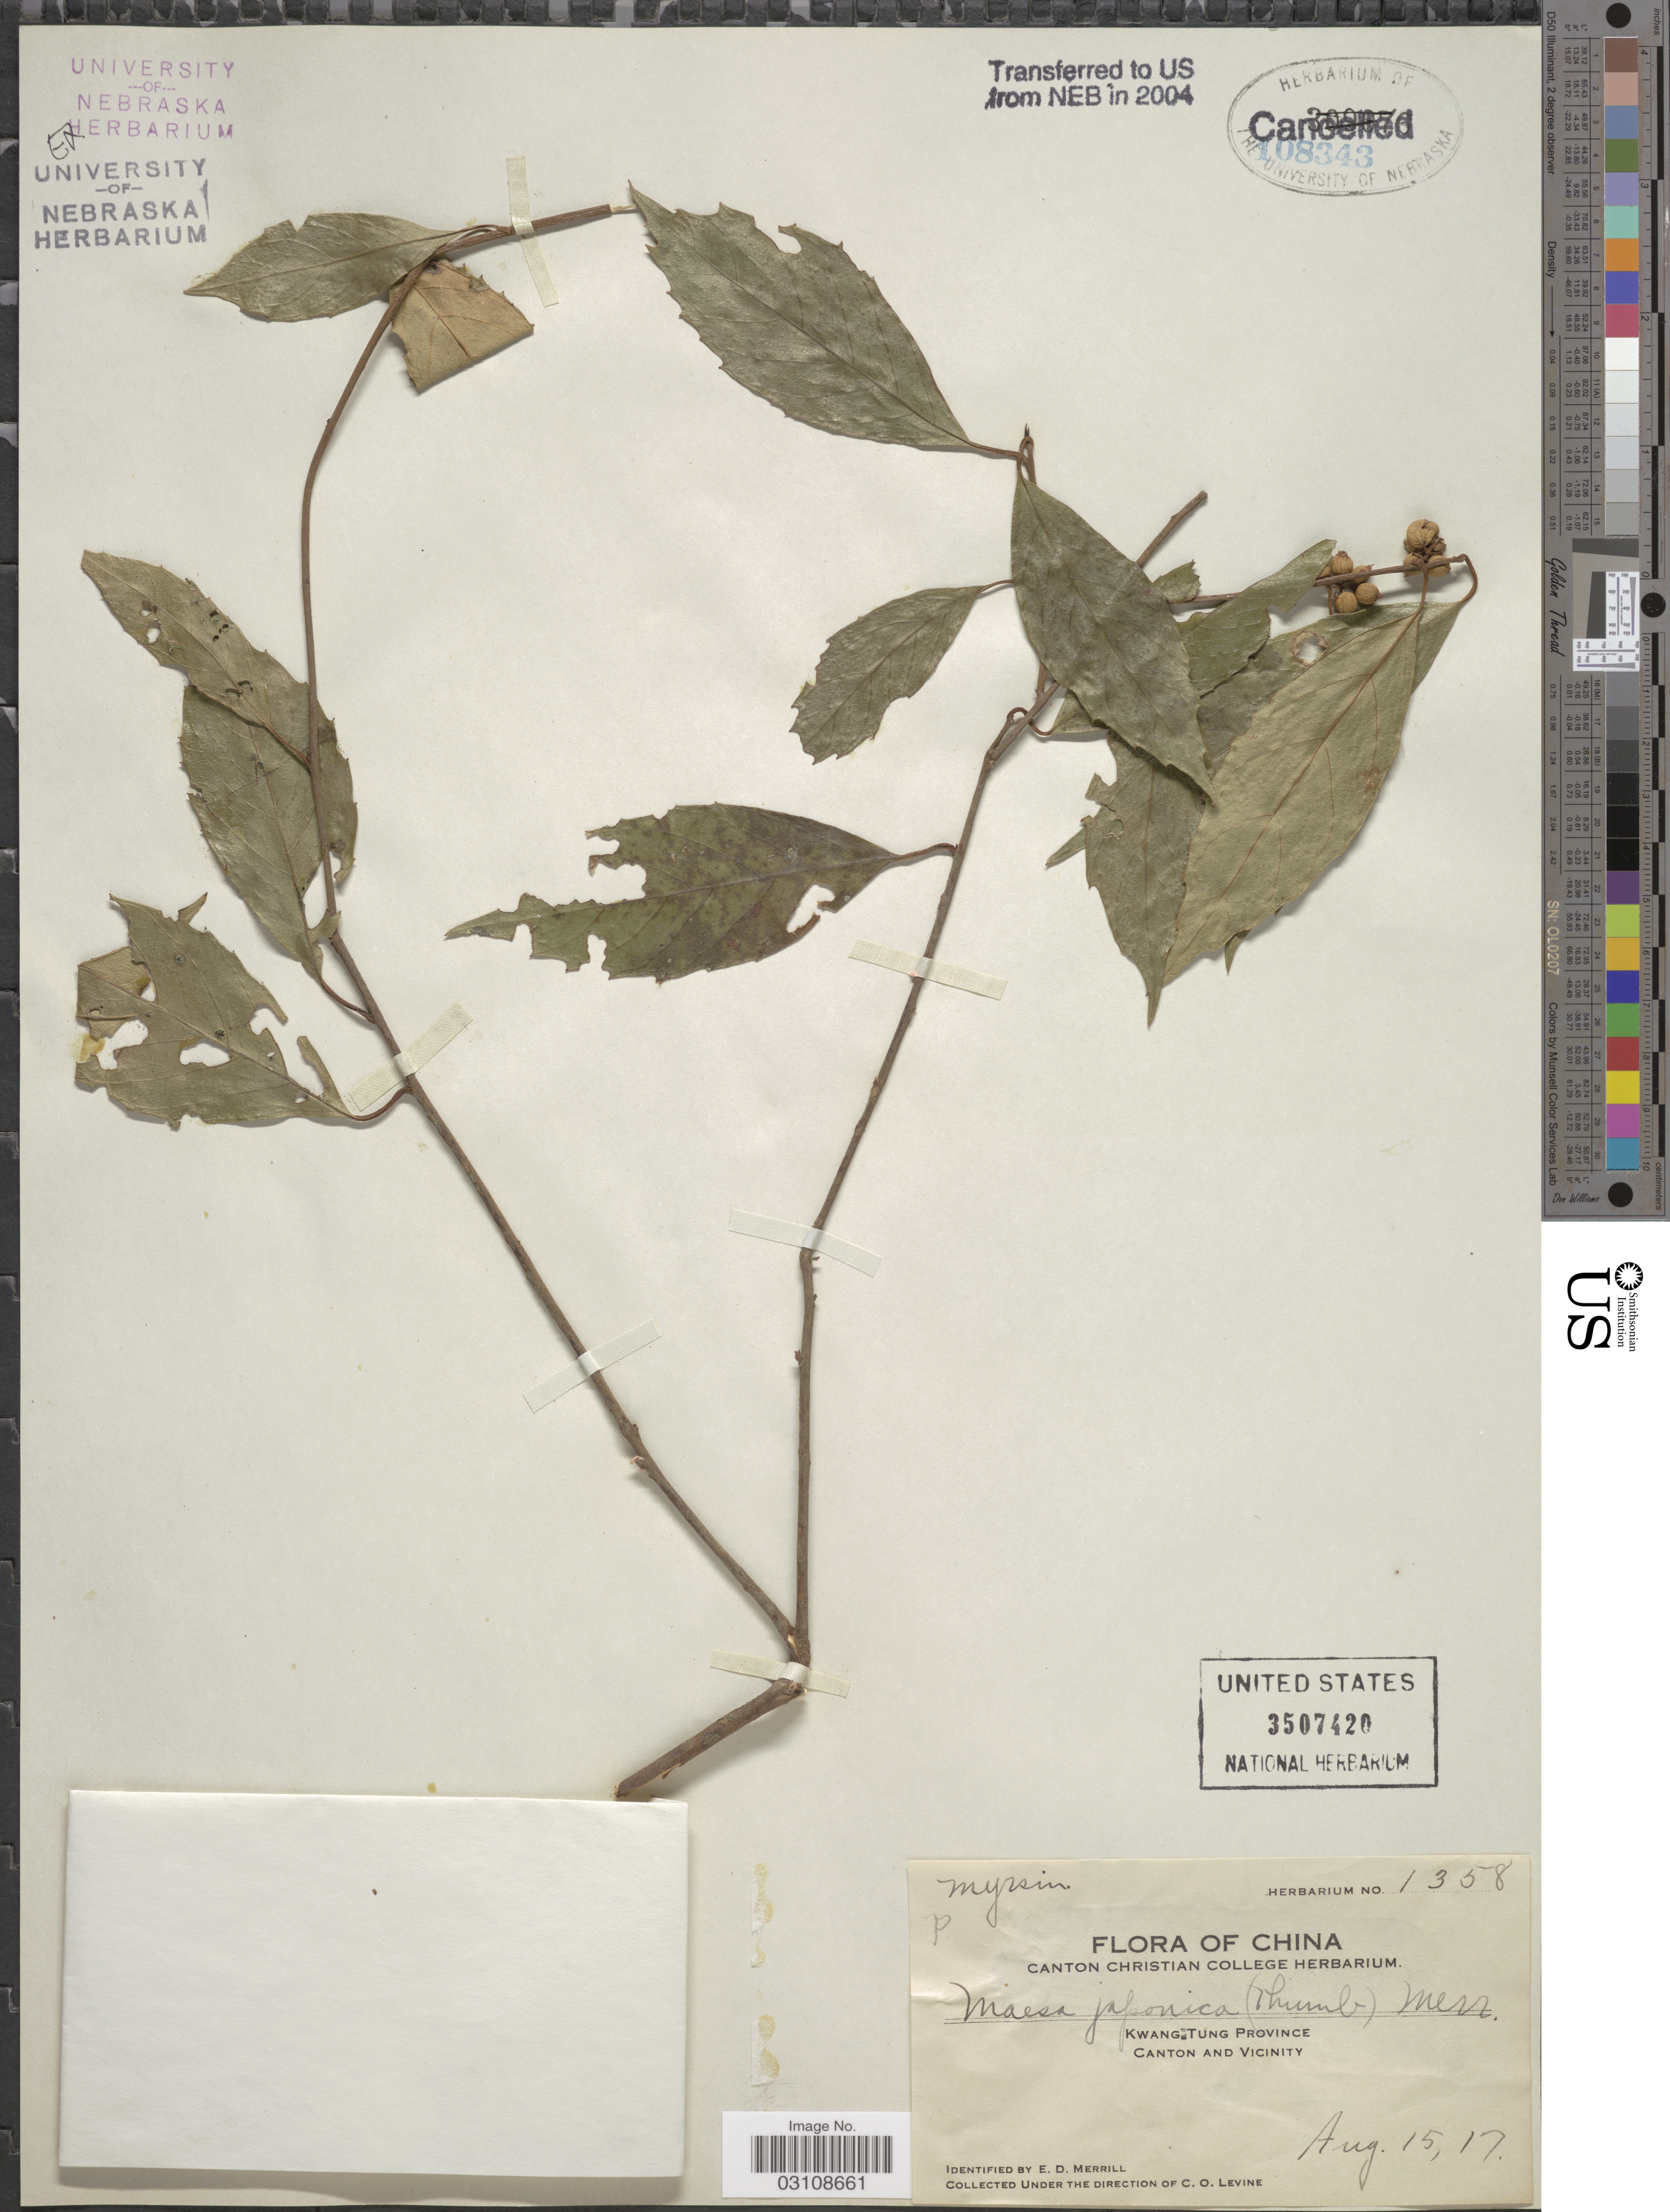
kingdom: Plantae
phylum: Tracheophyta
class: Magnoliopsida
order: Ericales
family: Primulaceae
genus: Maesa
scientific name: Maesa japonica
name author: Merr.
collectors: C. O. Levine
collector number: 1358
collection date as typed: Transcribed d/m/y: 15/8/17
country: China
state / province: Guangdong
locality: Kwang Tung Province, Canton and Vicinity.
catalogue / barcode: US 3507420